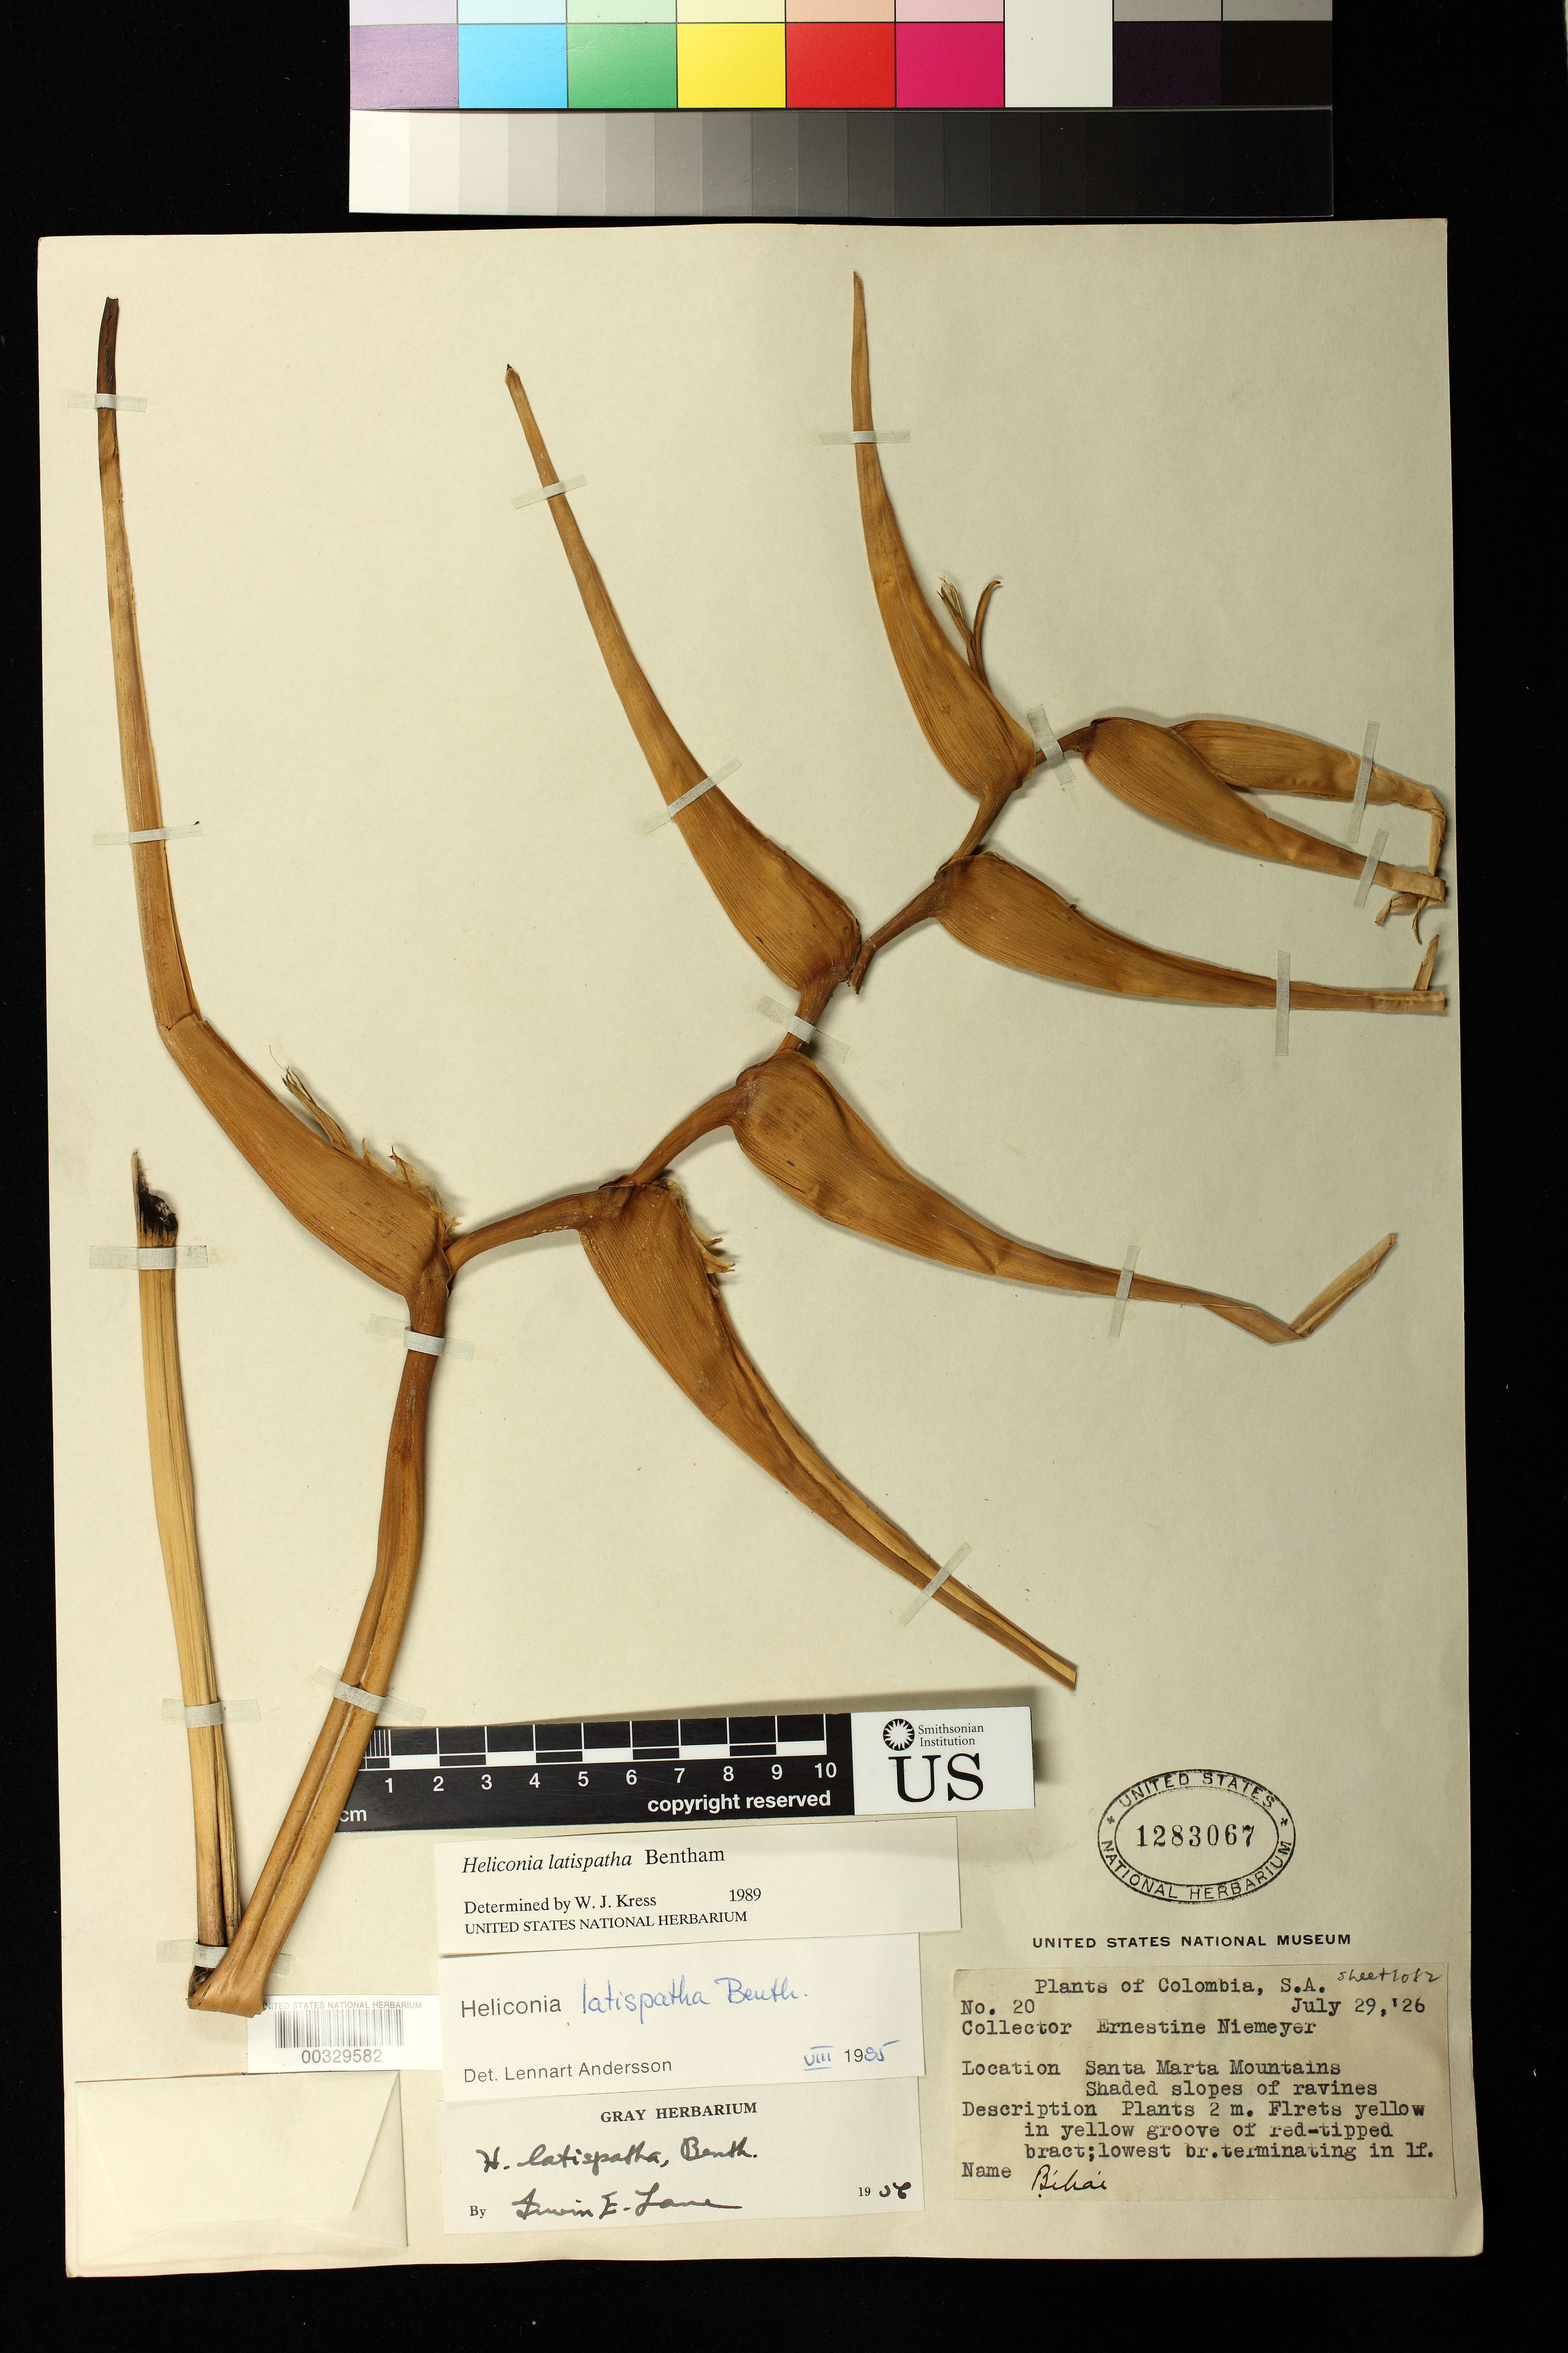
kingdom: Plantae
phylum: Tracheophyta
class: Liliopsida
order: Zingiberales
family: Heliconiaceae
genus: Heliconia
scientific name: Heliconia latispatha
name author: Benth.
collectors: E. Niemeyer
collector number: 20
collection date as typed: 29 Jul 1926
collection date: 1926-07-29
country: Colombia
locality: Santa Marta mountains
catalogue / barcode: US 1283067